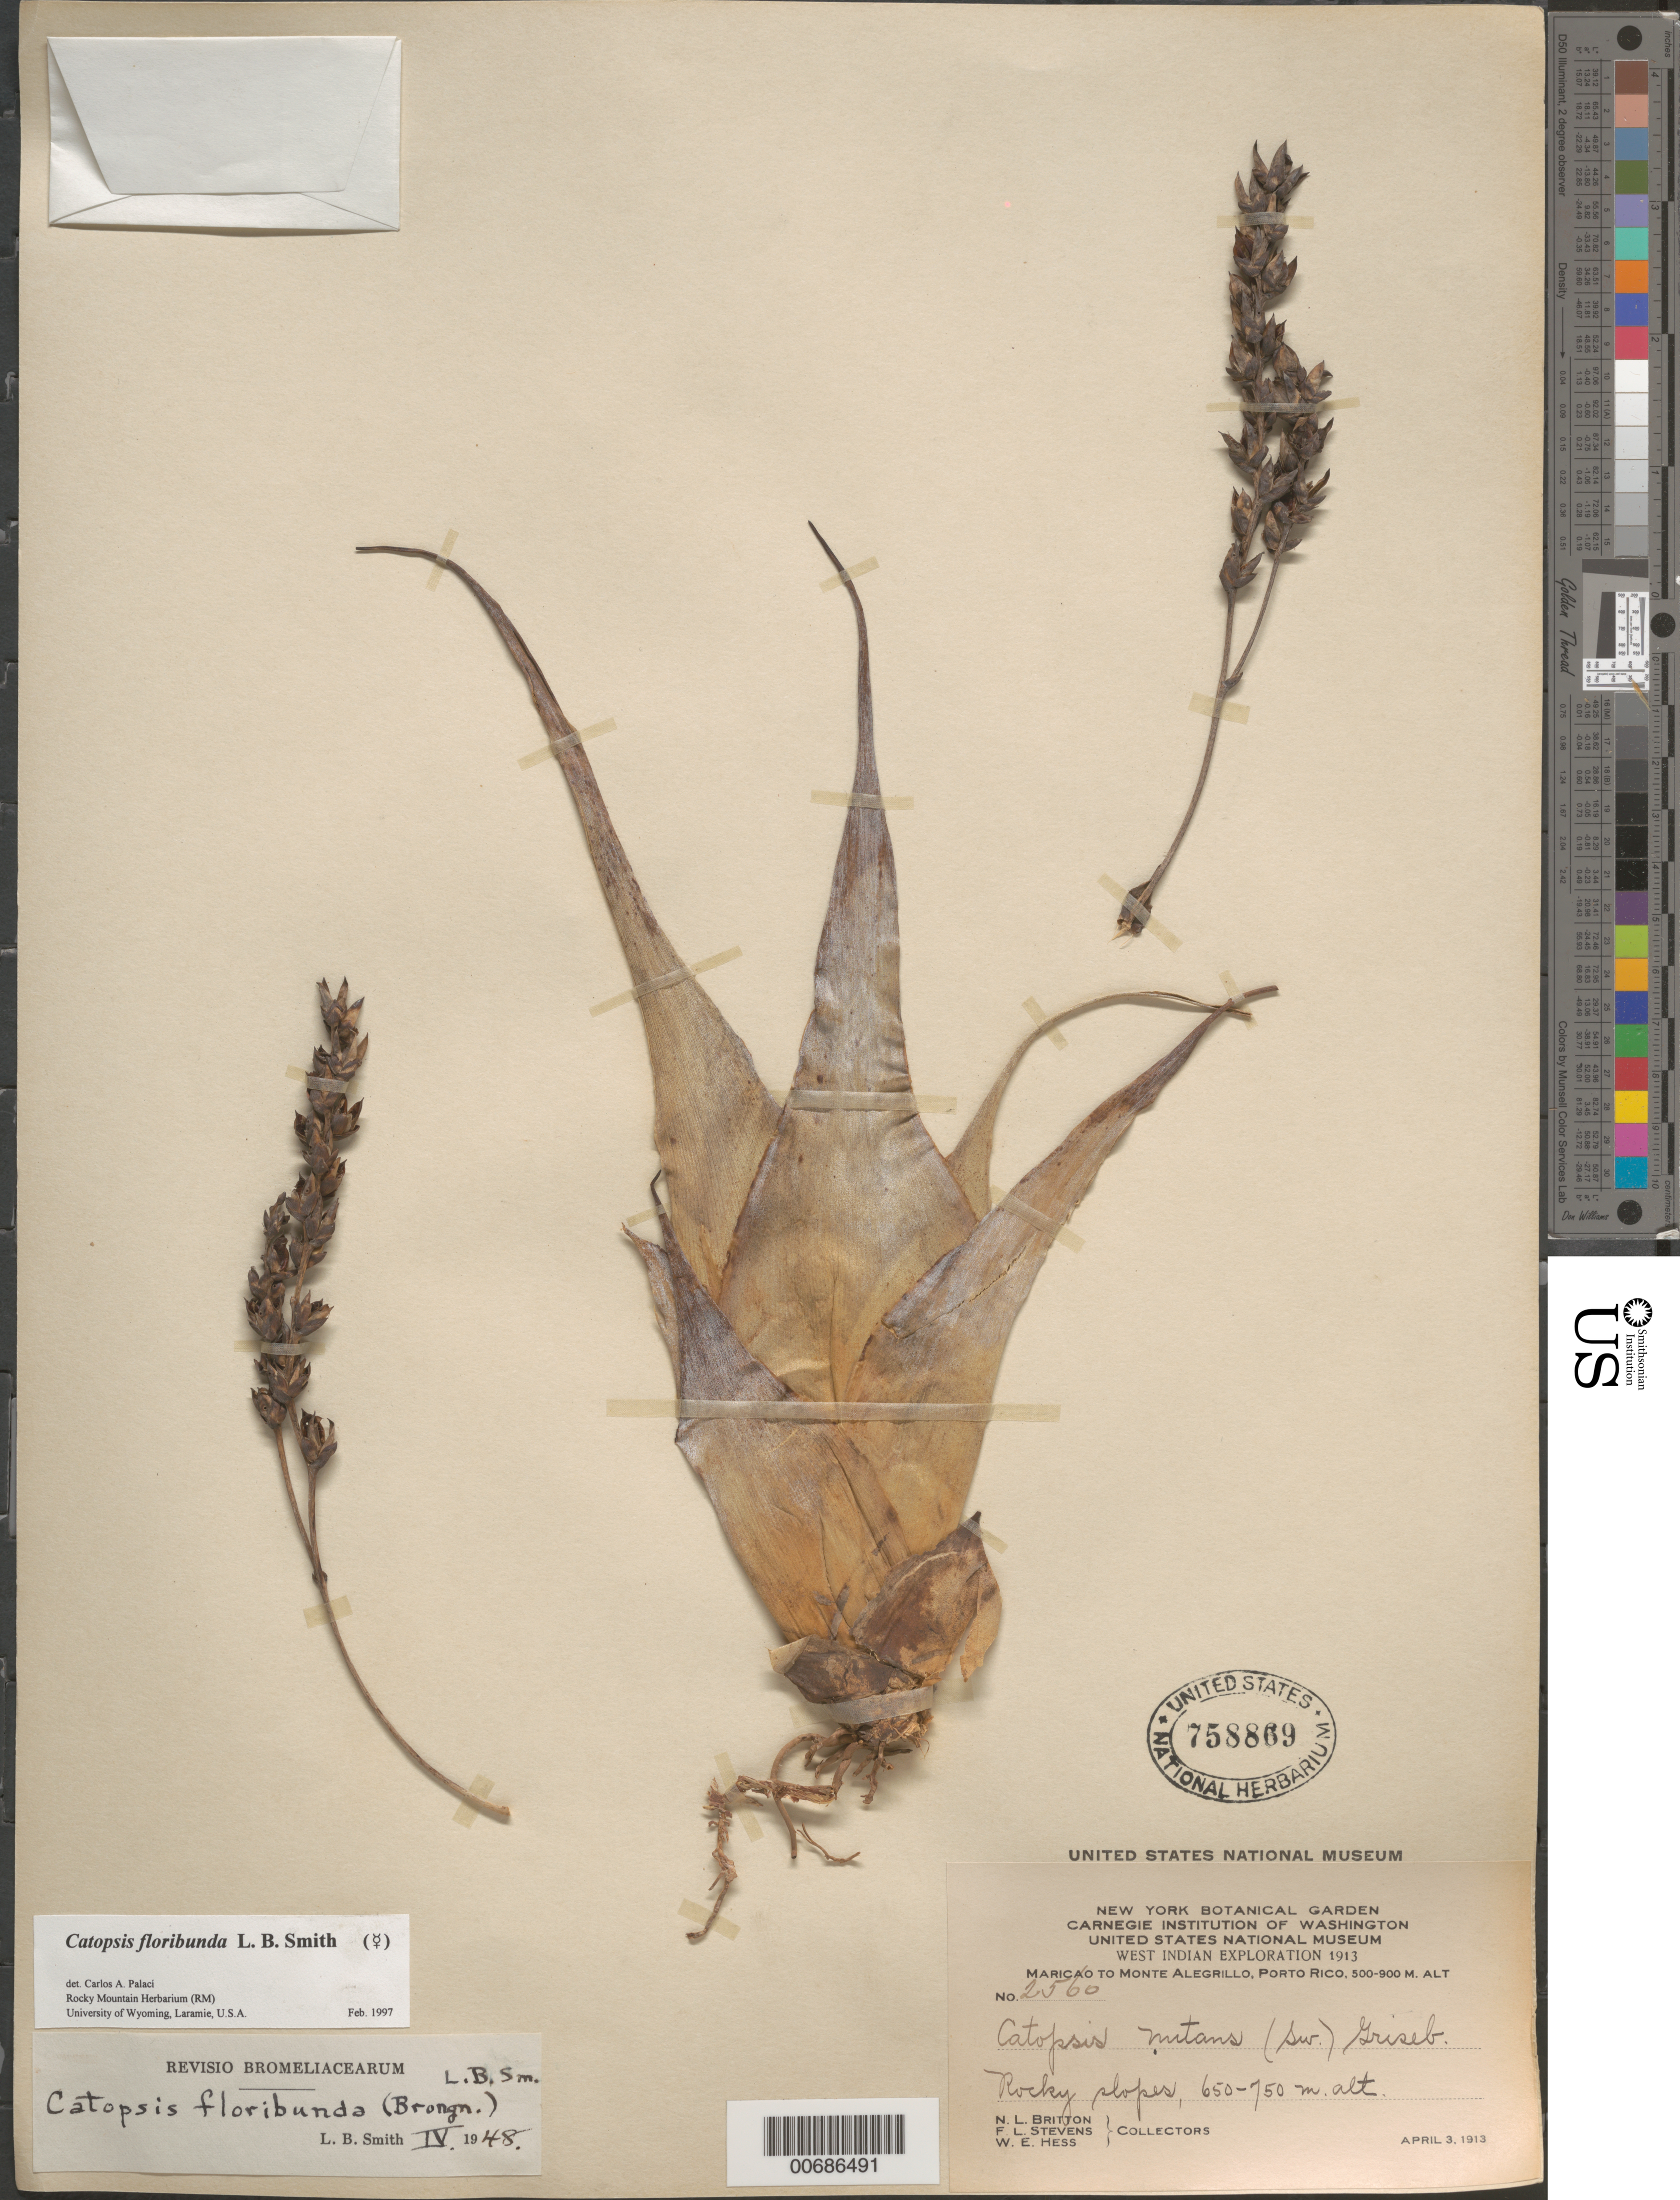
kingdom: Plantae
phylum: Tracheophyta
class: Liliopsida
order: Poales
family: Bromeliaceae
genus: Catopsis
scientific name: Catopsis floribunda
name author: L.B. Sm.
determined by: Palací, C. A., (RM), University of Wyoming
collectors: N. Britton, F. L. Stevens & W. Hess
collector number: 2560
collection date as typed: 03 Apr 1913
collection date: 1913-04-03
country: Puerto Rico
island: Greater Antilles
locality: Maricao to Monte Alegrillo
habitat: Rocky slopes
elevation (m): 650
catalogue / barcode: US 758869